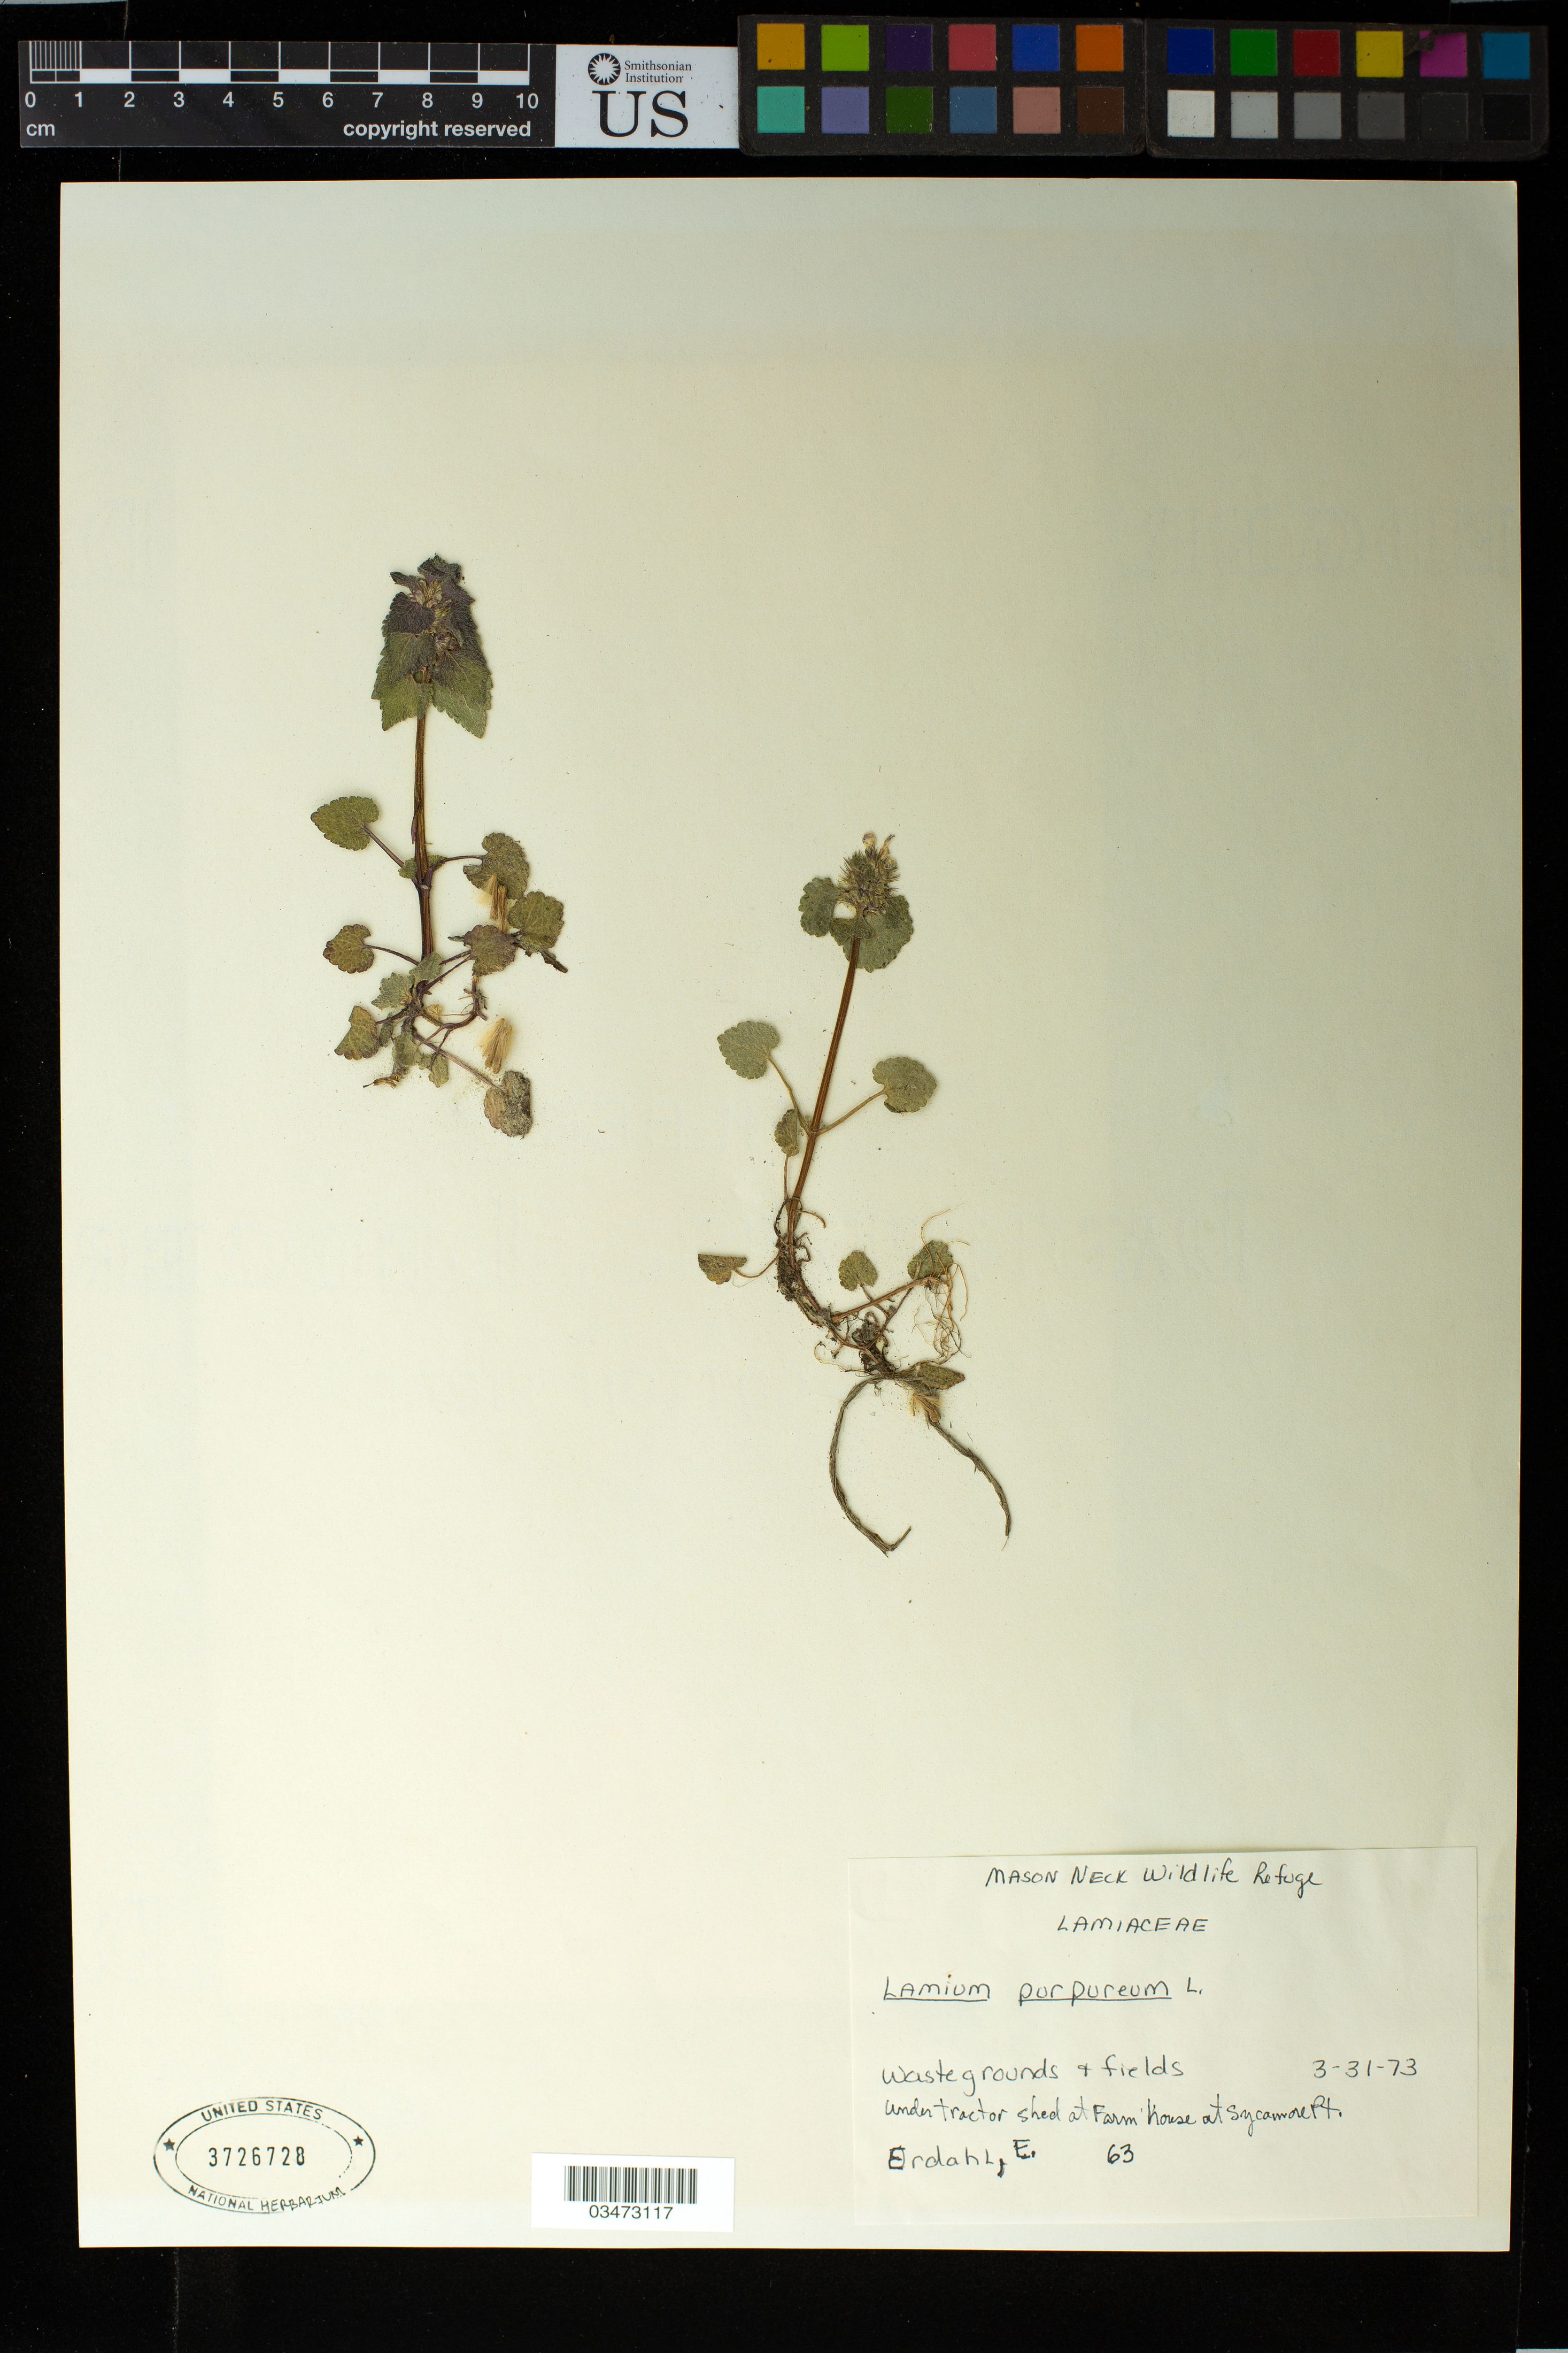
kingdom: Plantae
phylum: Tracheophyta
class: Magnoliopsida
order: Lamiales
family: Lamiaceae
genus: Lamium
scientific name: Lamium purpureum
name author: L.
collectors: E. Erdahl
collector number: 63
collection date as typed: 31 Mar 1973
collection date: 1973-03-31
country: United States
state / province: Virginia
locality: Mason Neck Wildlife Refuge. Under tractor shed at Farm House at Sycamore Pt.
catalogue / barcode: US 3726728